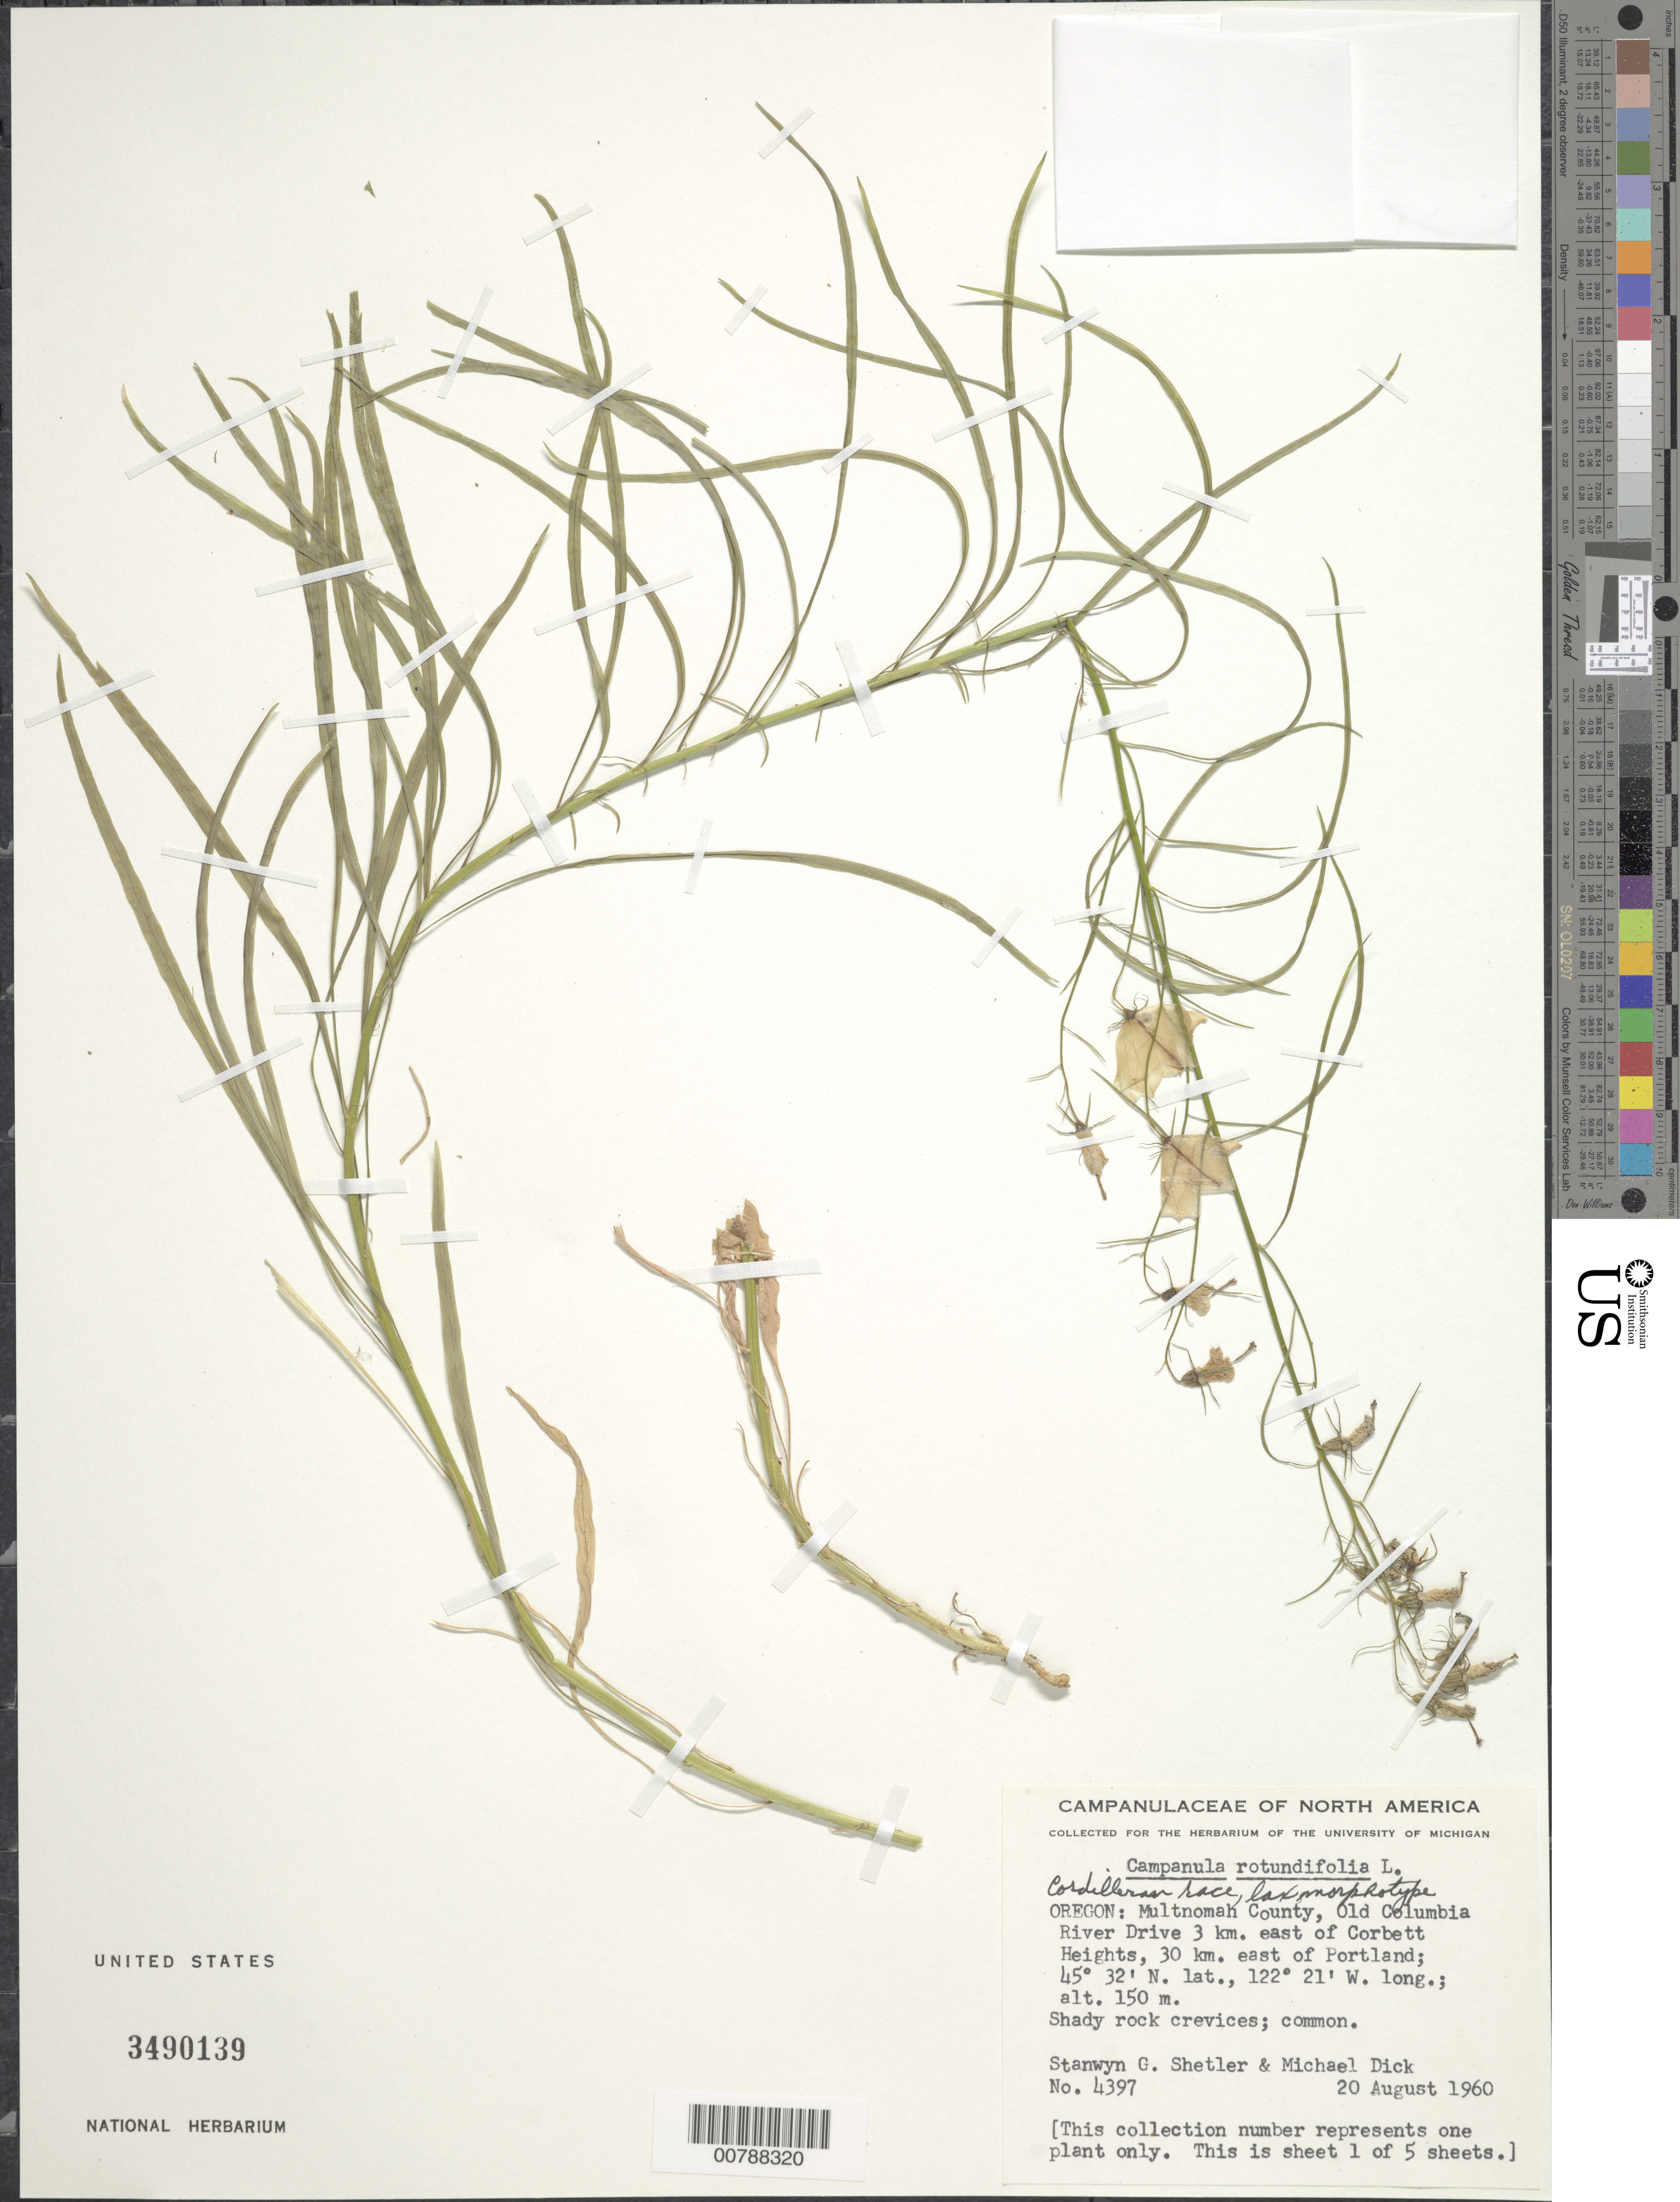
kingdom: Plantae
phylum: Tracheophyta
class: Magnoliopsida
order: Asterales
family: Campanulaceae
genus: Campanula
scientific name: Campanula rotundifolia L. Cordilleran race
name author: L.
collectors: S. Shetler & M. Dick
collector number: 4397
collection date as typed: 20 August 1960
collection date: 1960-08-20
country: United States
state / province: Oregon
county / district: Multnomah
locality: Old Columbia River Drive 3 km. east of Corbett Heights, 30 km. east of Portland.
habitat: Shady rock crevices.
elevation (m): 150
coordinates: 45 32' N, 122 21' W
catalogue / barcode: US 3490139